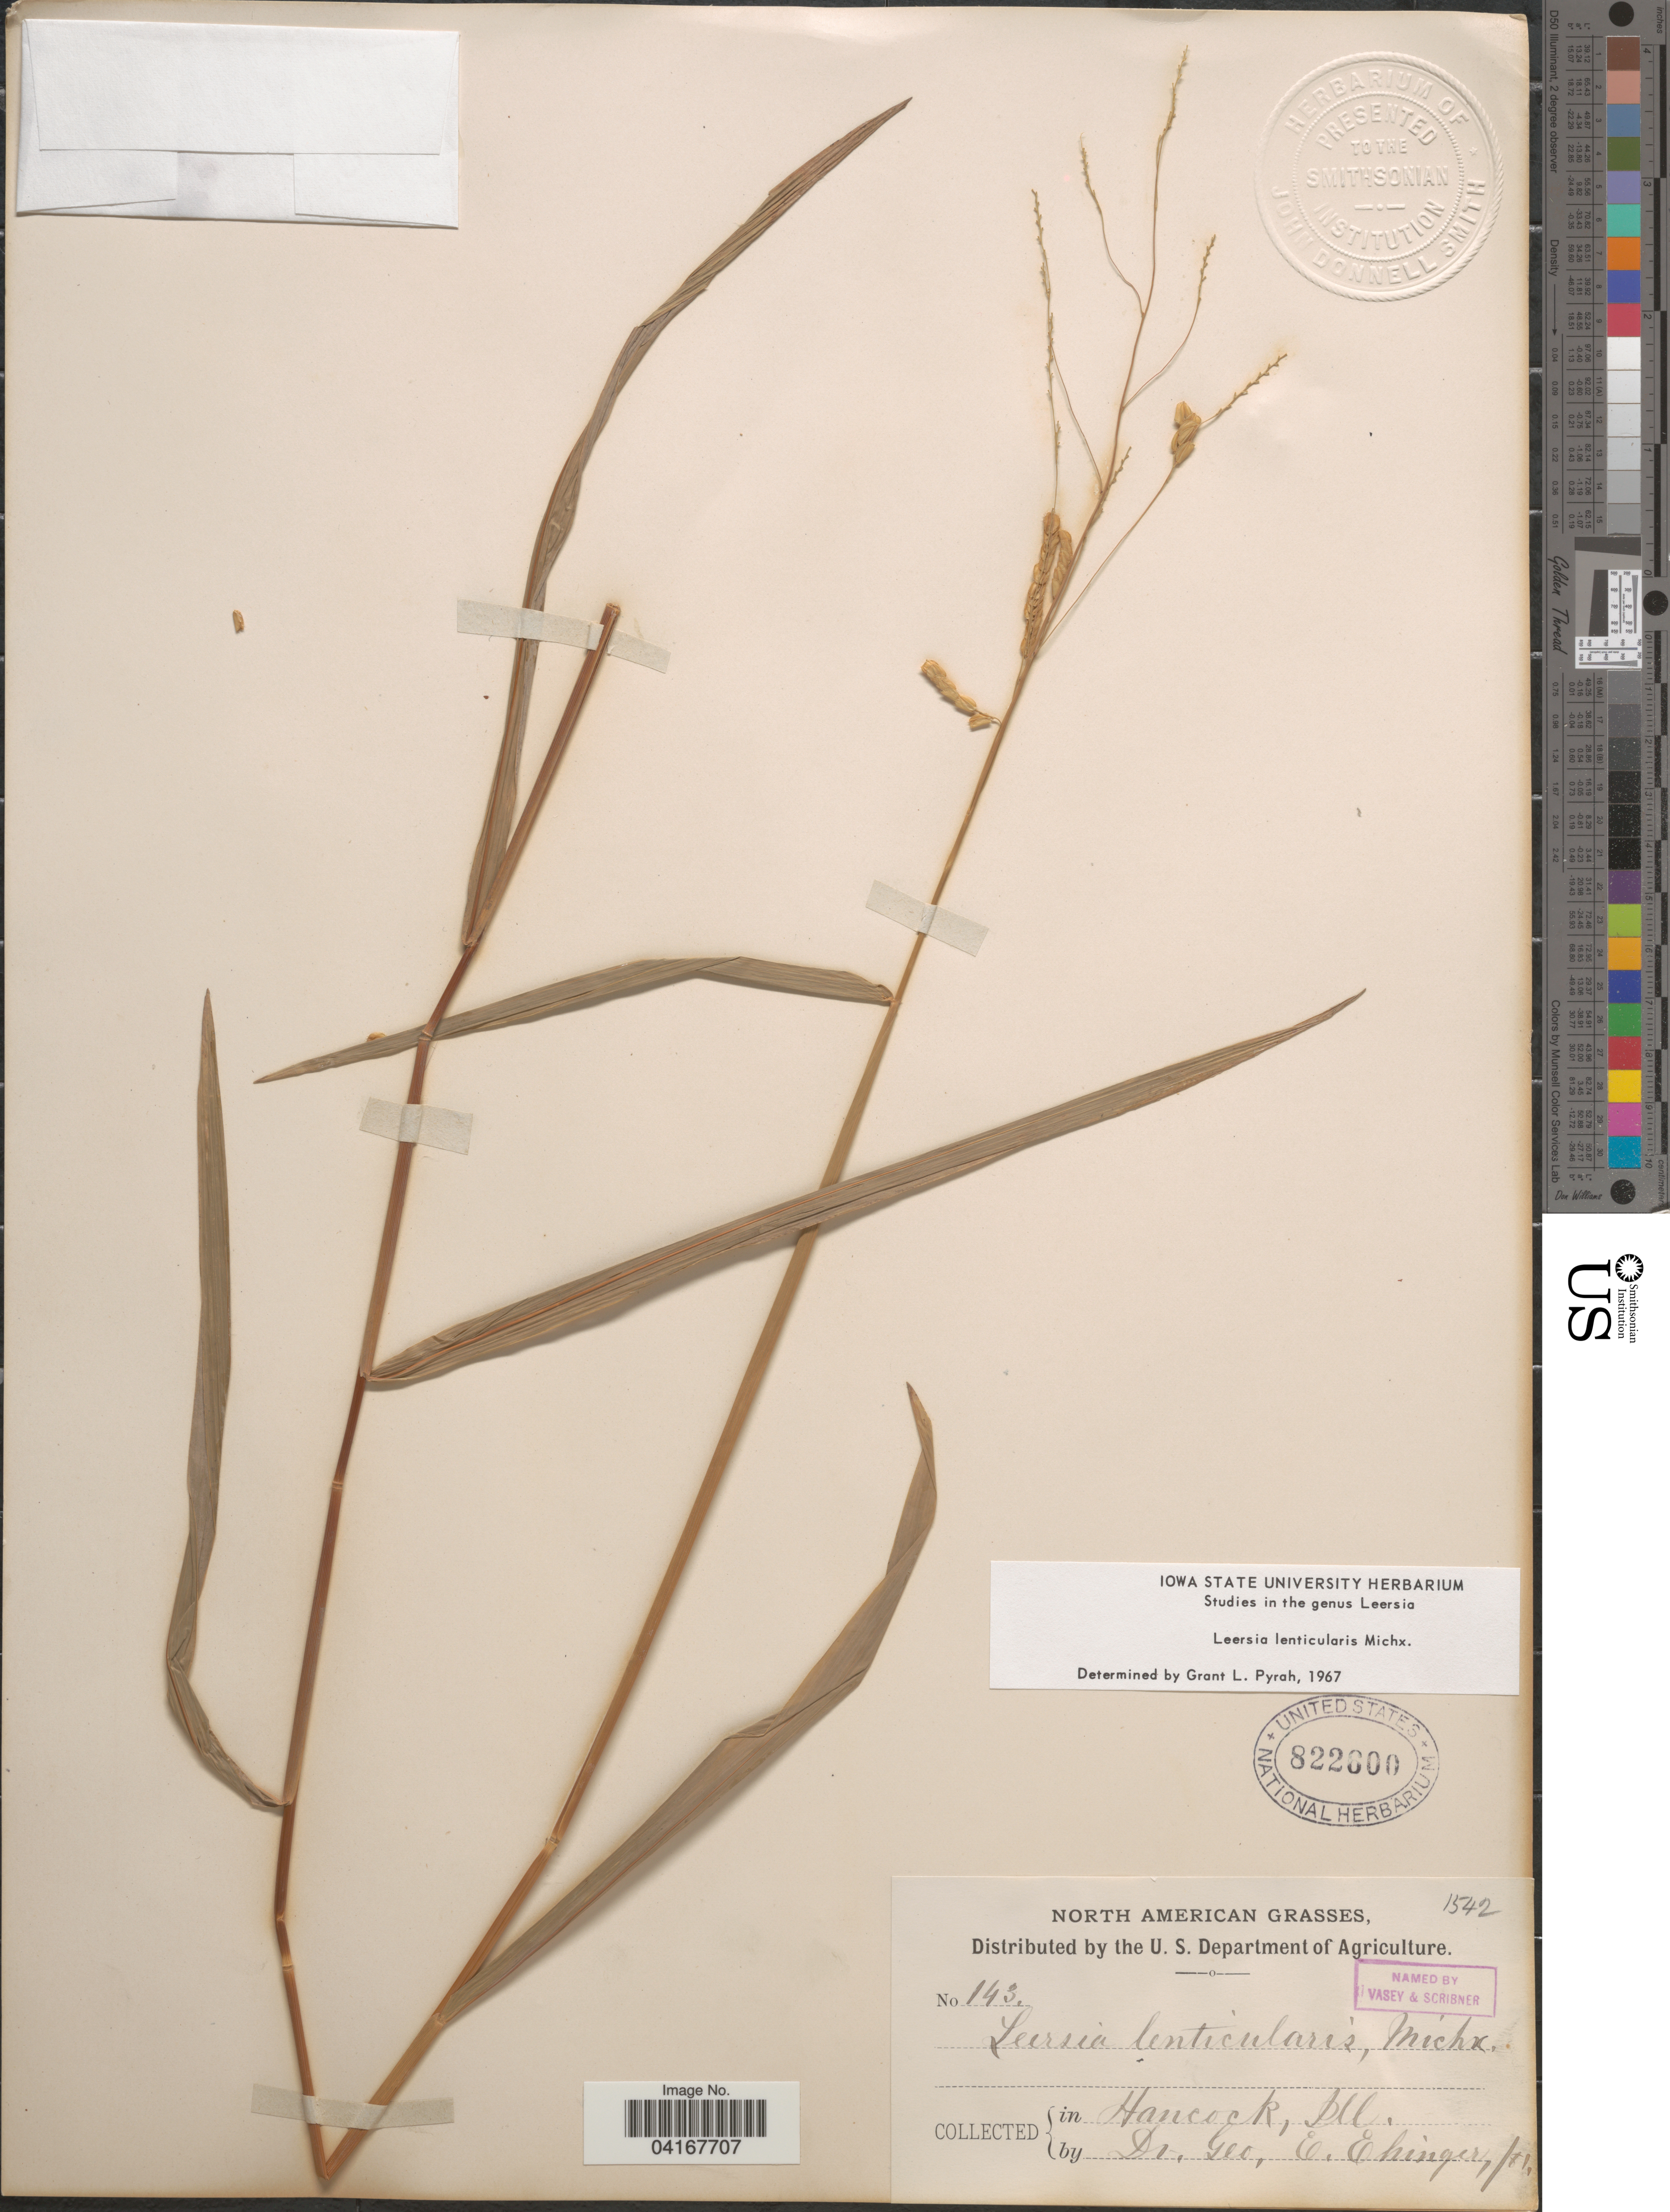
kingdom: Plantae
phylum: Tracheophyta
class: Liliopsida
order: Poales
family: Poaceae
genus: Leersia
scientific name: Leersia lenticularis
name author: Michx.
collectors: G. Ehinger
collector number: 143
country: United States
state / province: Illinois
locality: Hancock.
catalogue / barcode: US 822600